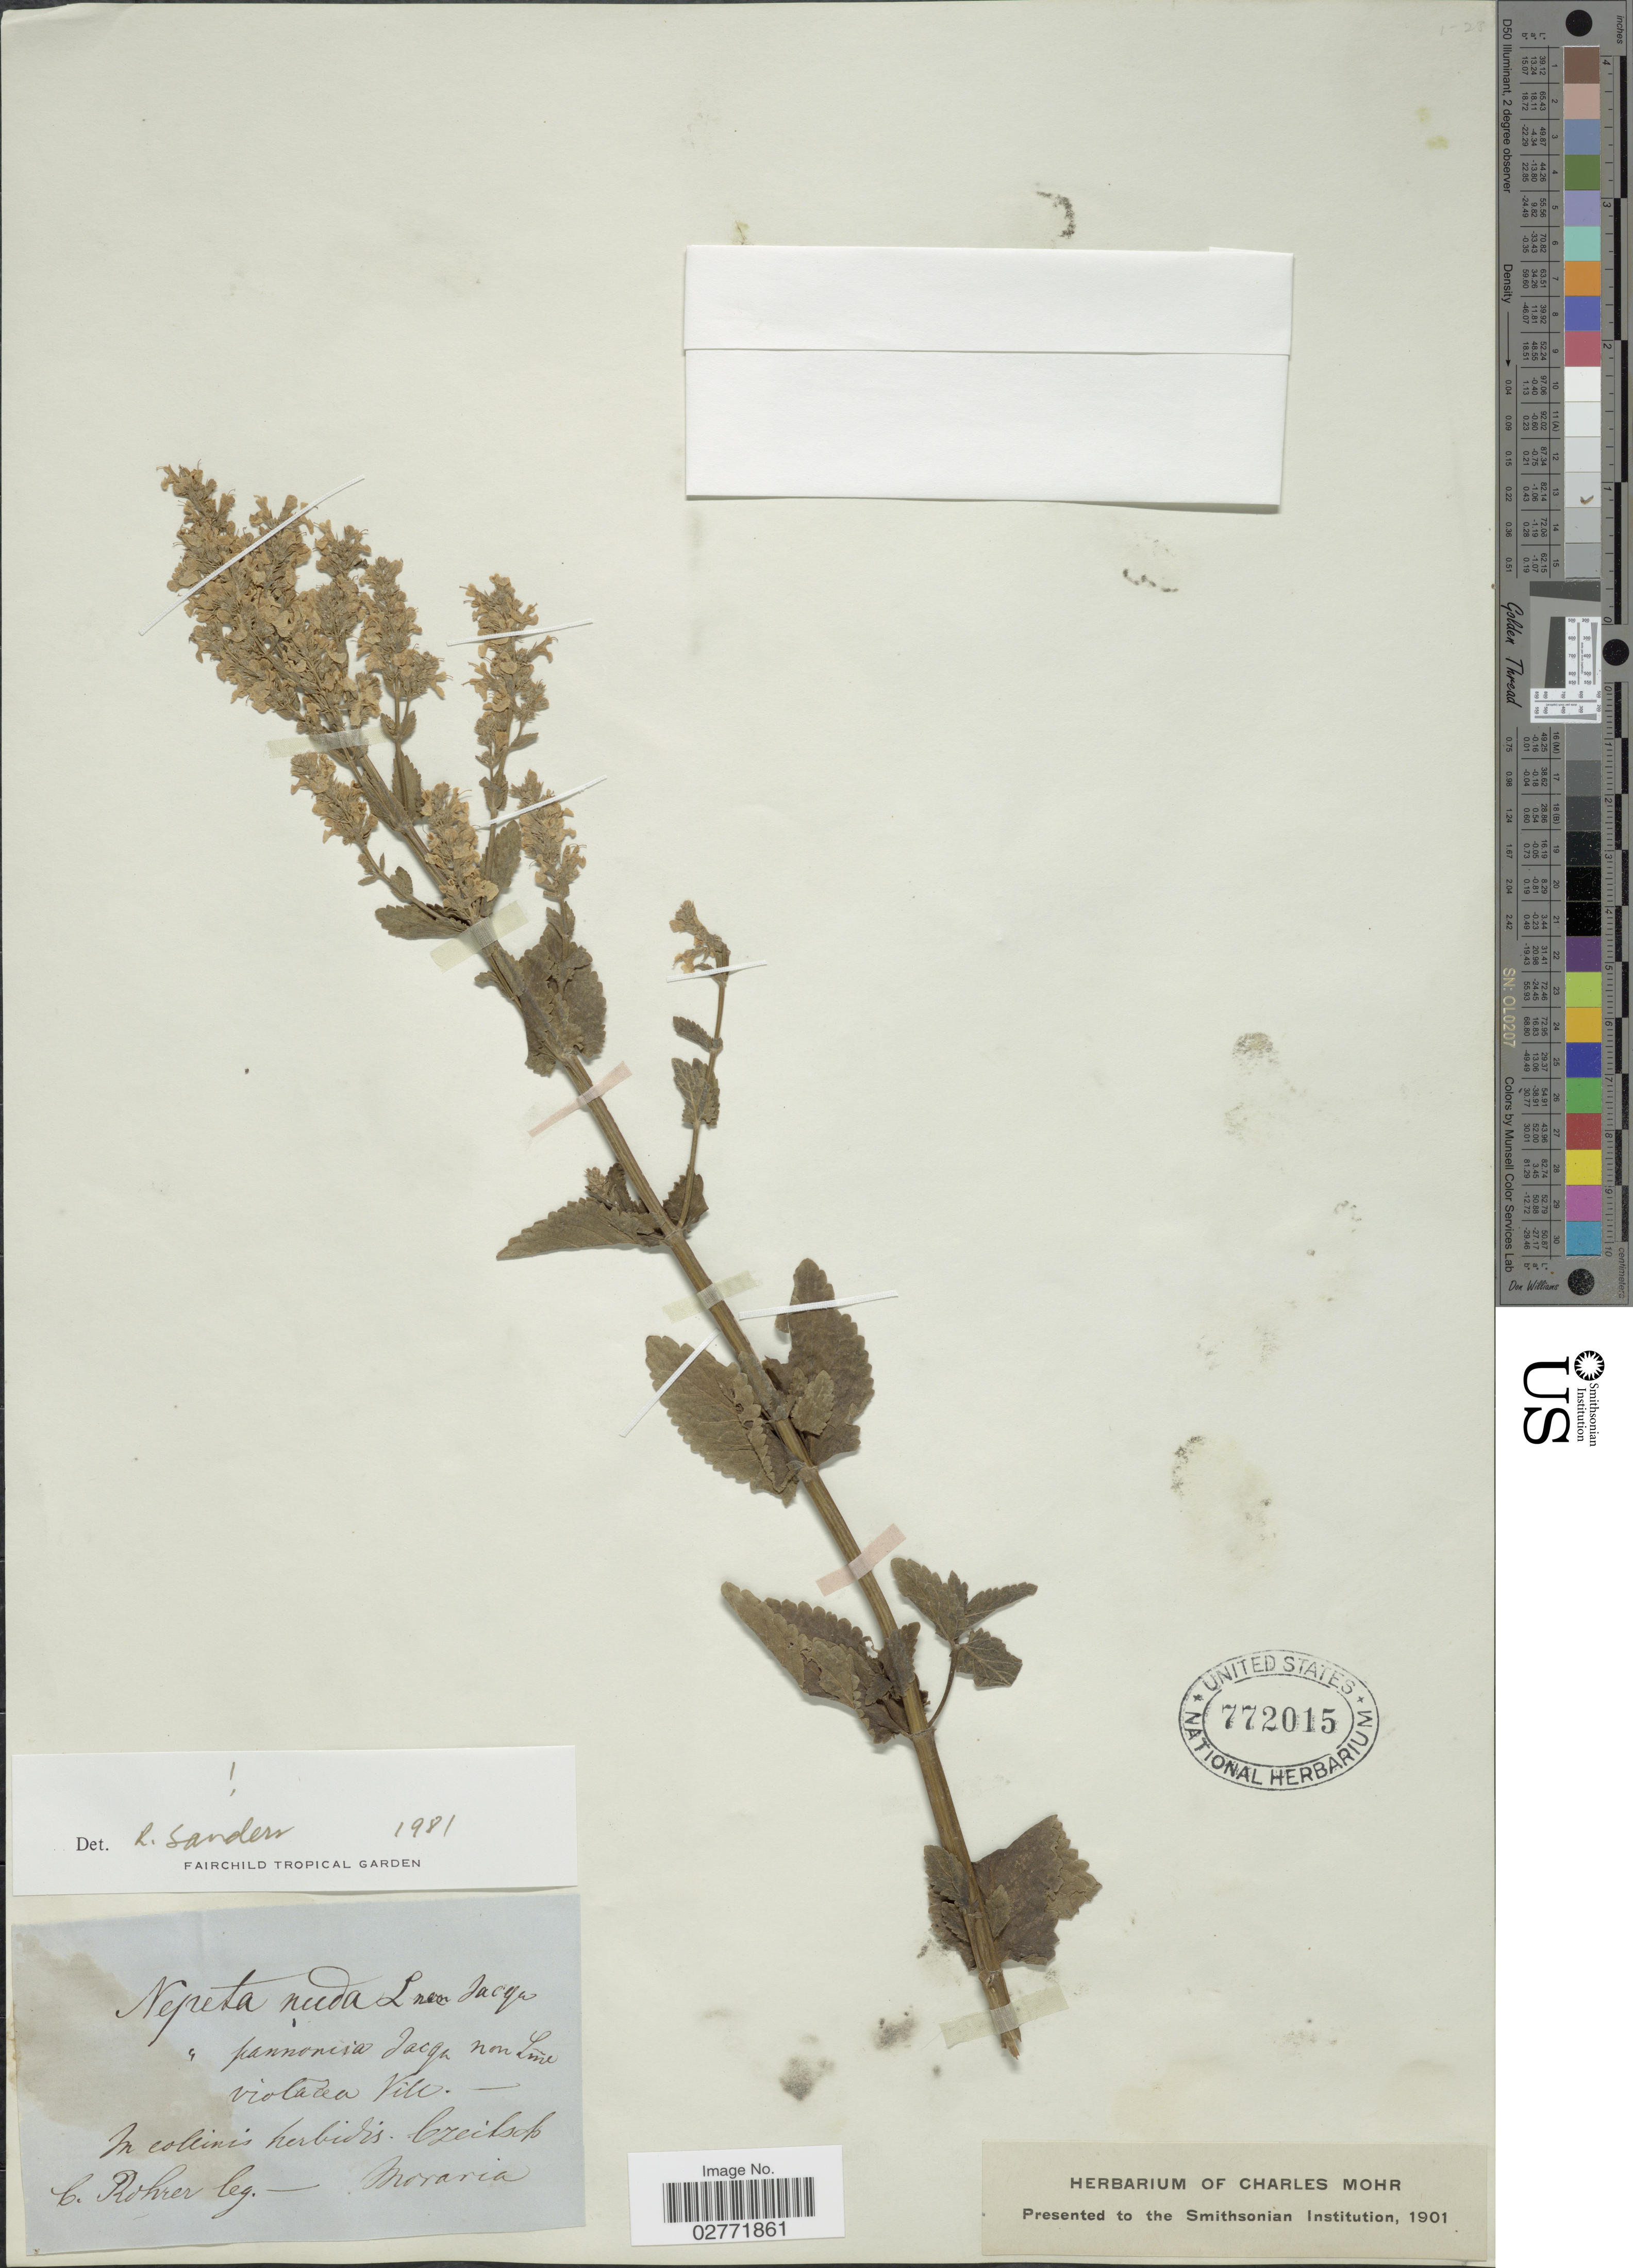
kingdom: Plantae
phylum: Tracheophyta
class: Magnoliopsida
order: Lamiales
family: Lamiaceae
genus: Nepeta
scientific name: Nepeta nuda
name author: L.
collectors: C. Rohrer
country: Czechia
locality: In collines herbidis Czeiksof. Moravia.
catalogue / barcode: US 772015